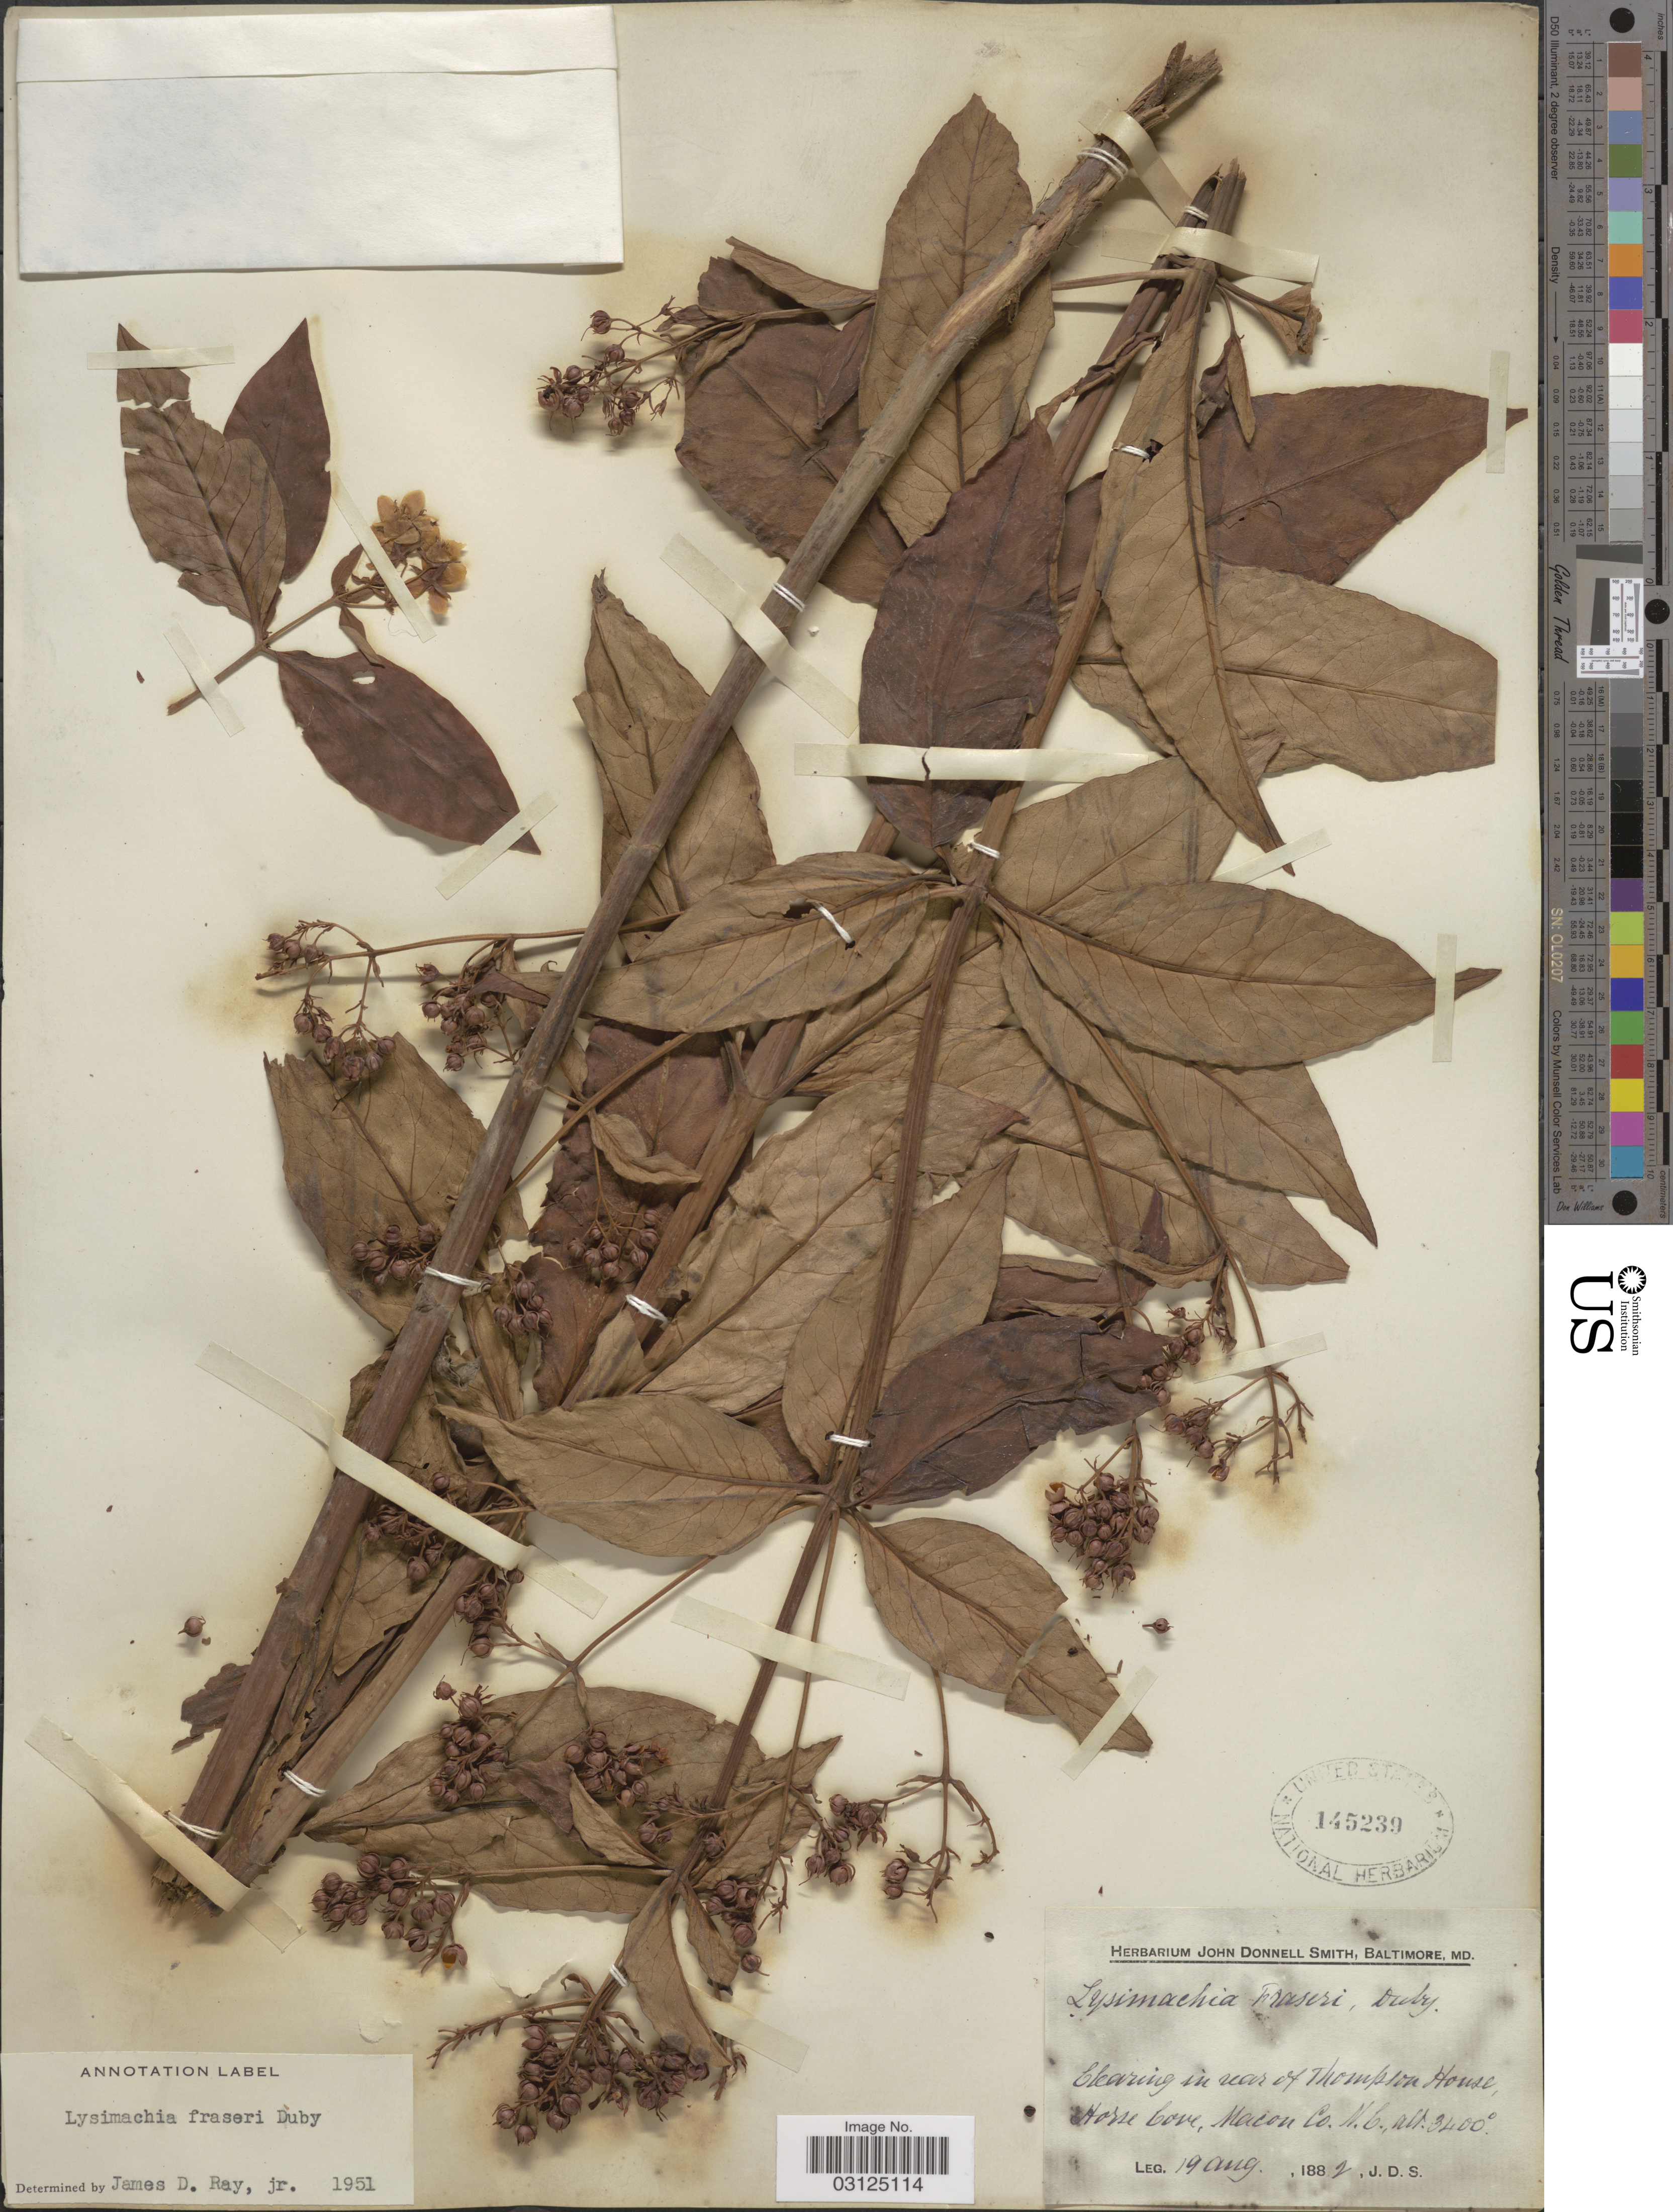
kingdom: Plantae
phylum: Tracheophyta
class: Magnoliopsida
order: Ericales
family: Primulaceae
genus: Lysimachia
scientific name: Lysimachia fraseri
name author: Duby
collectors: J. Donnell Smith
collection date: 1882-08-19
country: United States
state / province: North Carolina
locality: Clearing in near of Thompson House, Horse Cove, Macon Co.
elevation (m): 1036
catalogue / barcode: US 145239